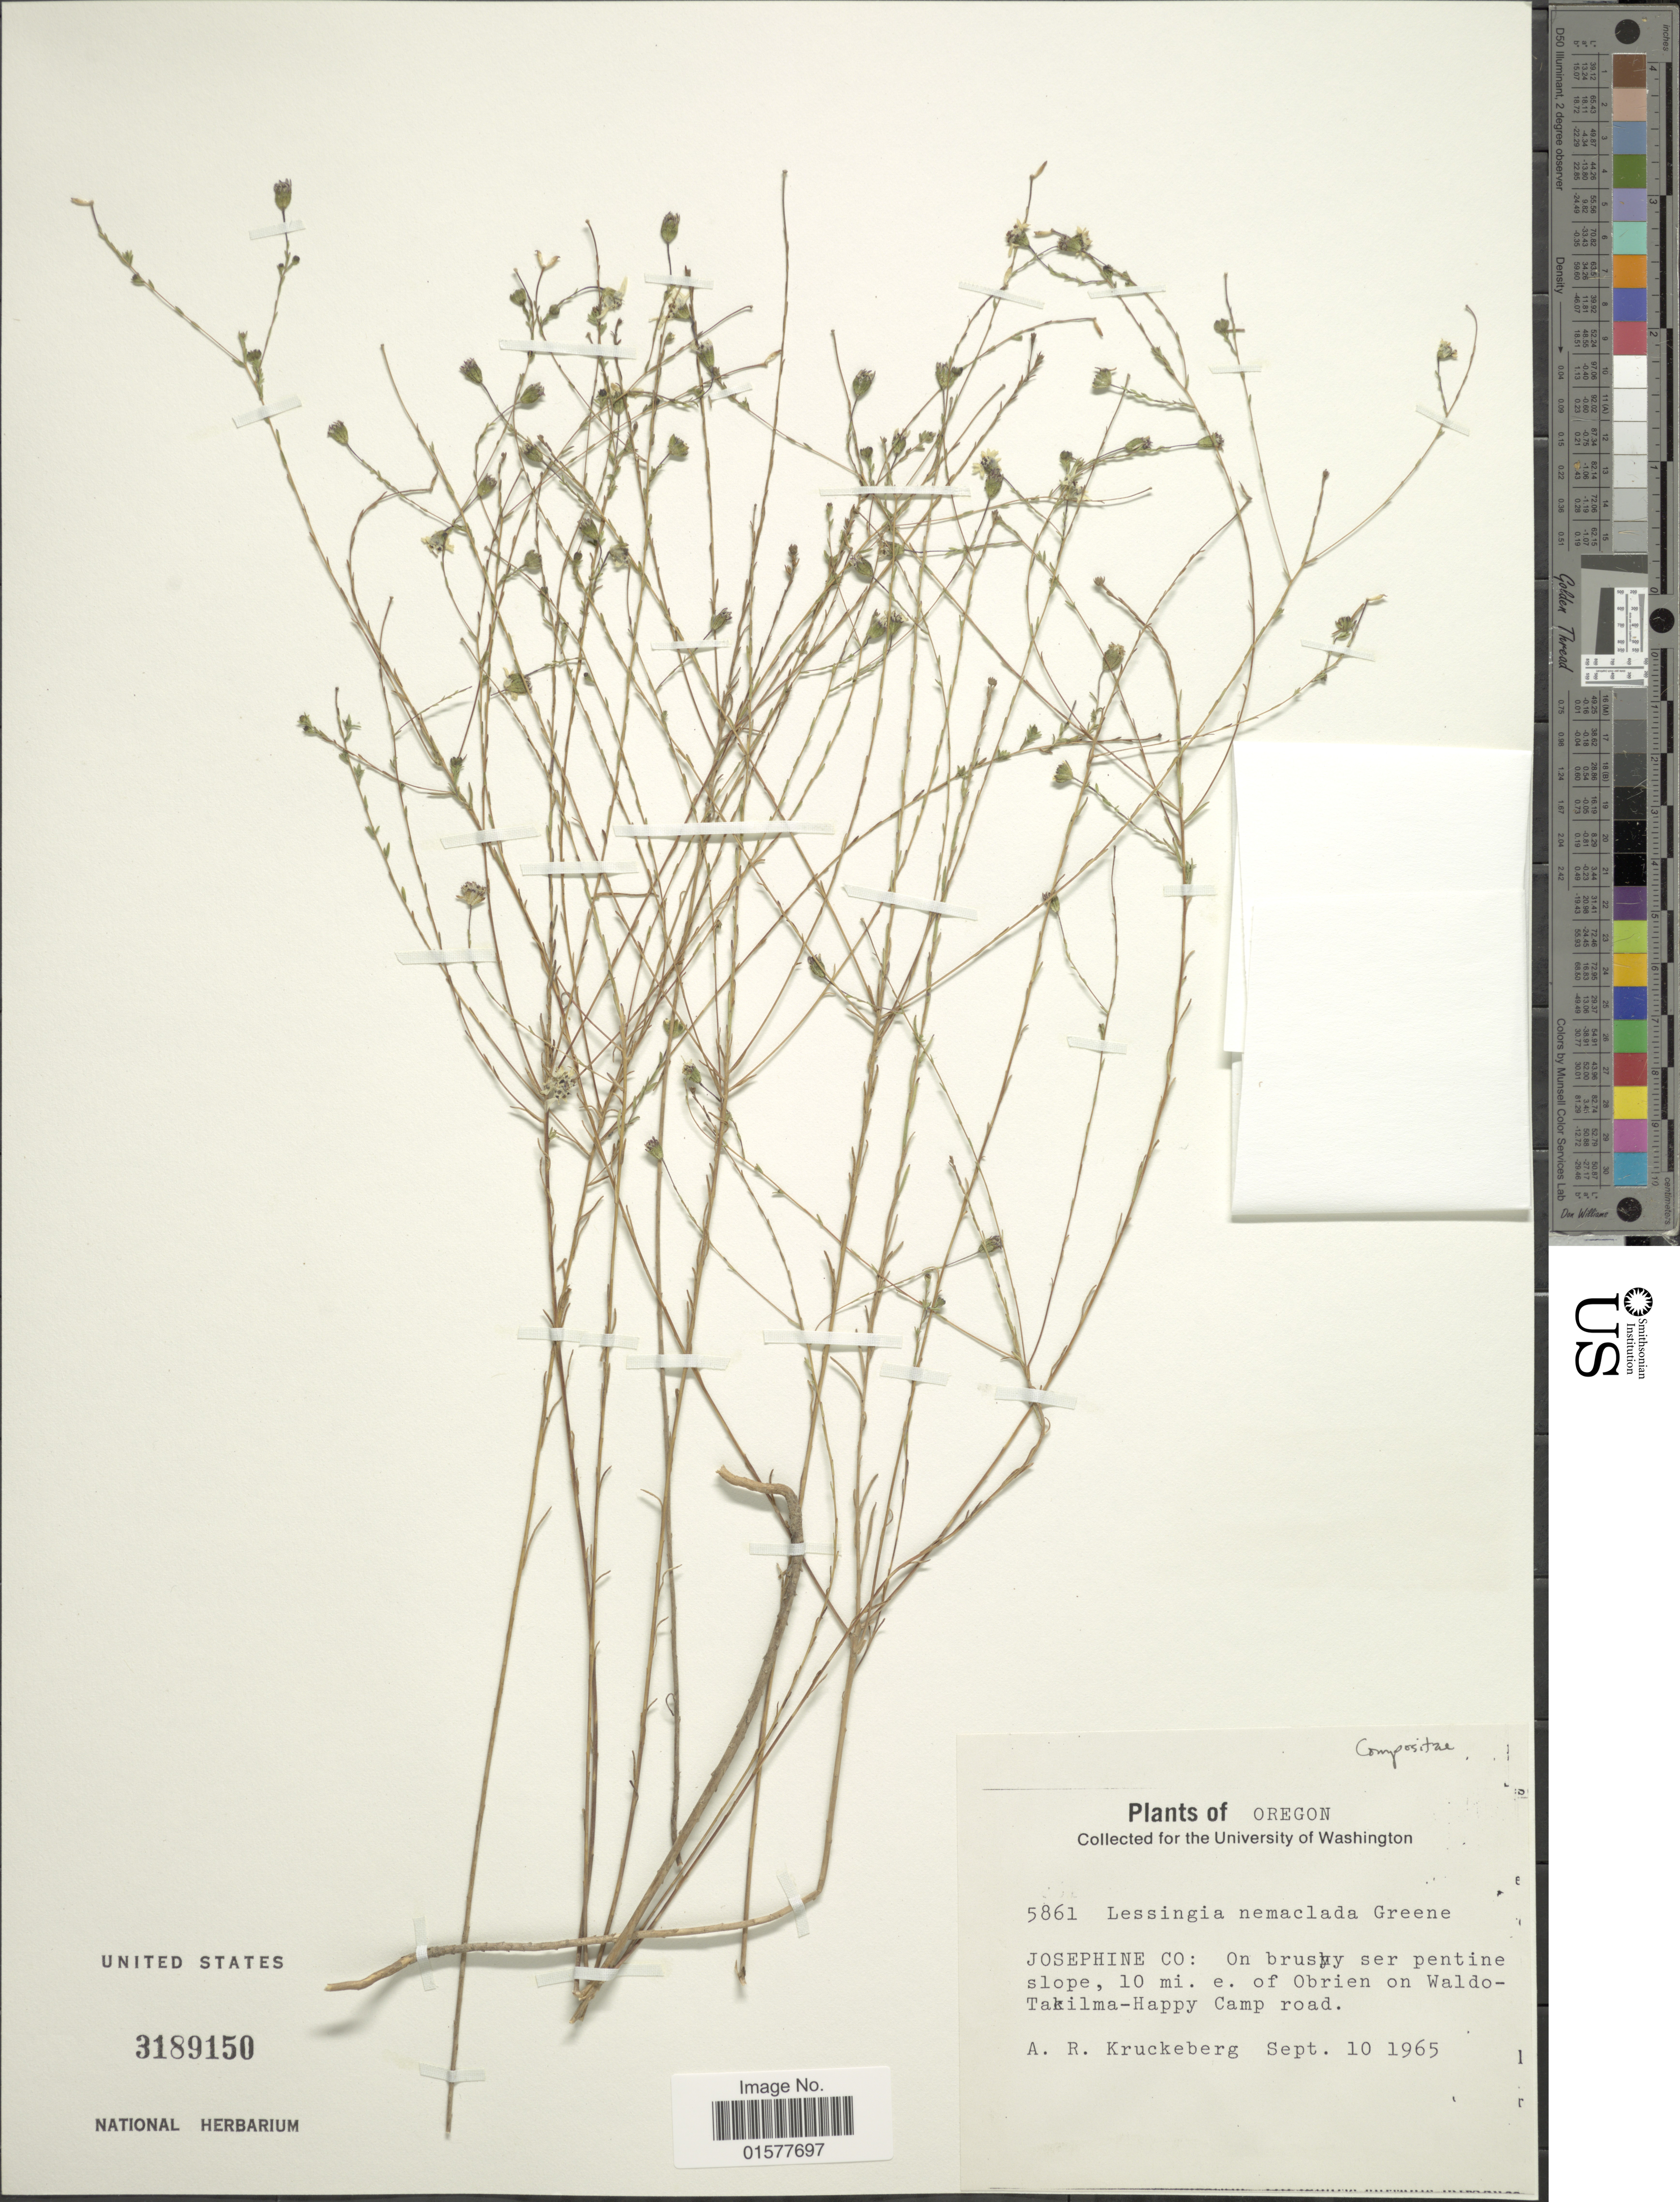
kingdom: Plantae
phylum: Tracheophyta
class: Magnoliopsida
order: Asterales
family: Asteraceae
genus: Lessingia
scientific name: Lessingia nemaclada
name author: Greene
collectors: A. Kruckeberg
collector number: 5861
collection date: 1965-09-10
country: United States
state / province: Oregon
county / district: Josephine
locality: Josephine Co.: On brushy serpertine slope, 10 mi. e. of Obrien on WaldoTakilma-Happy Camp road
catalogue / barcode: US 3189150